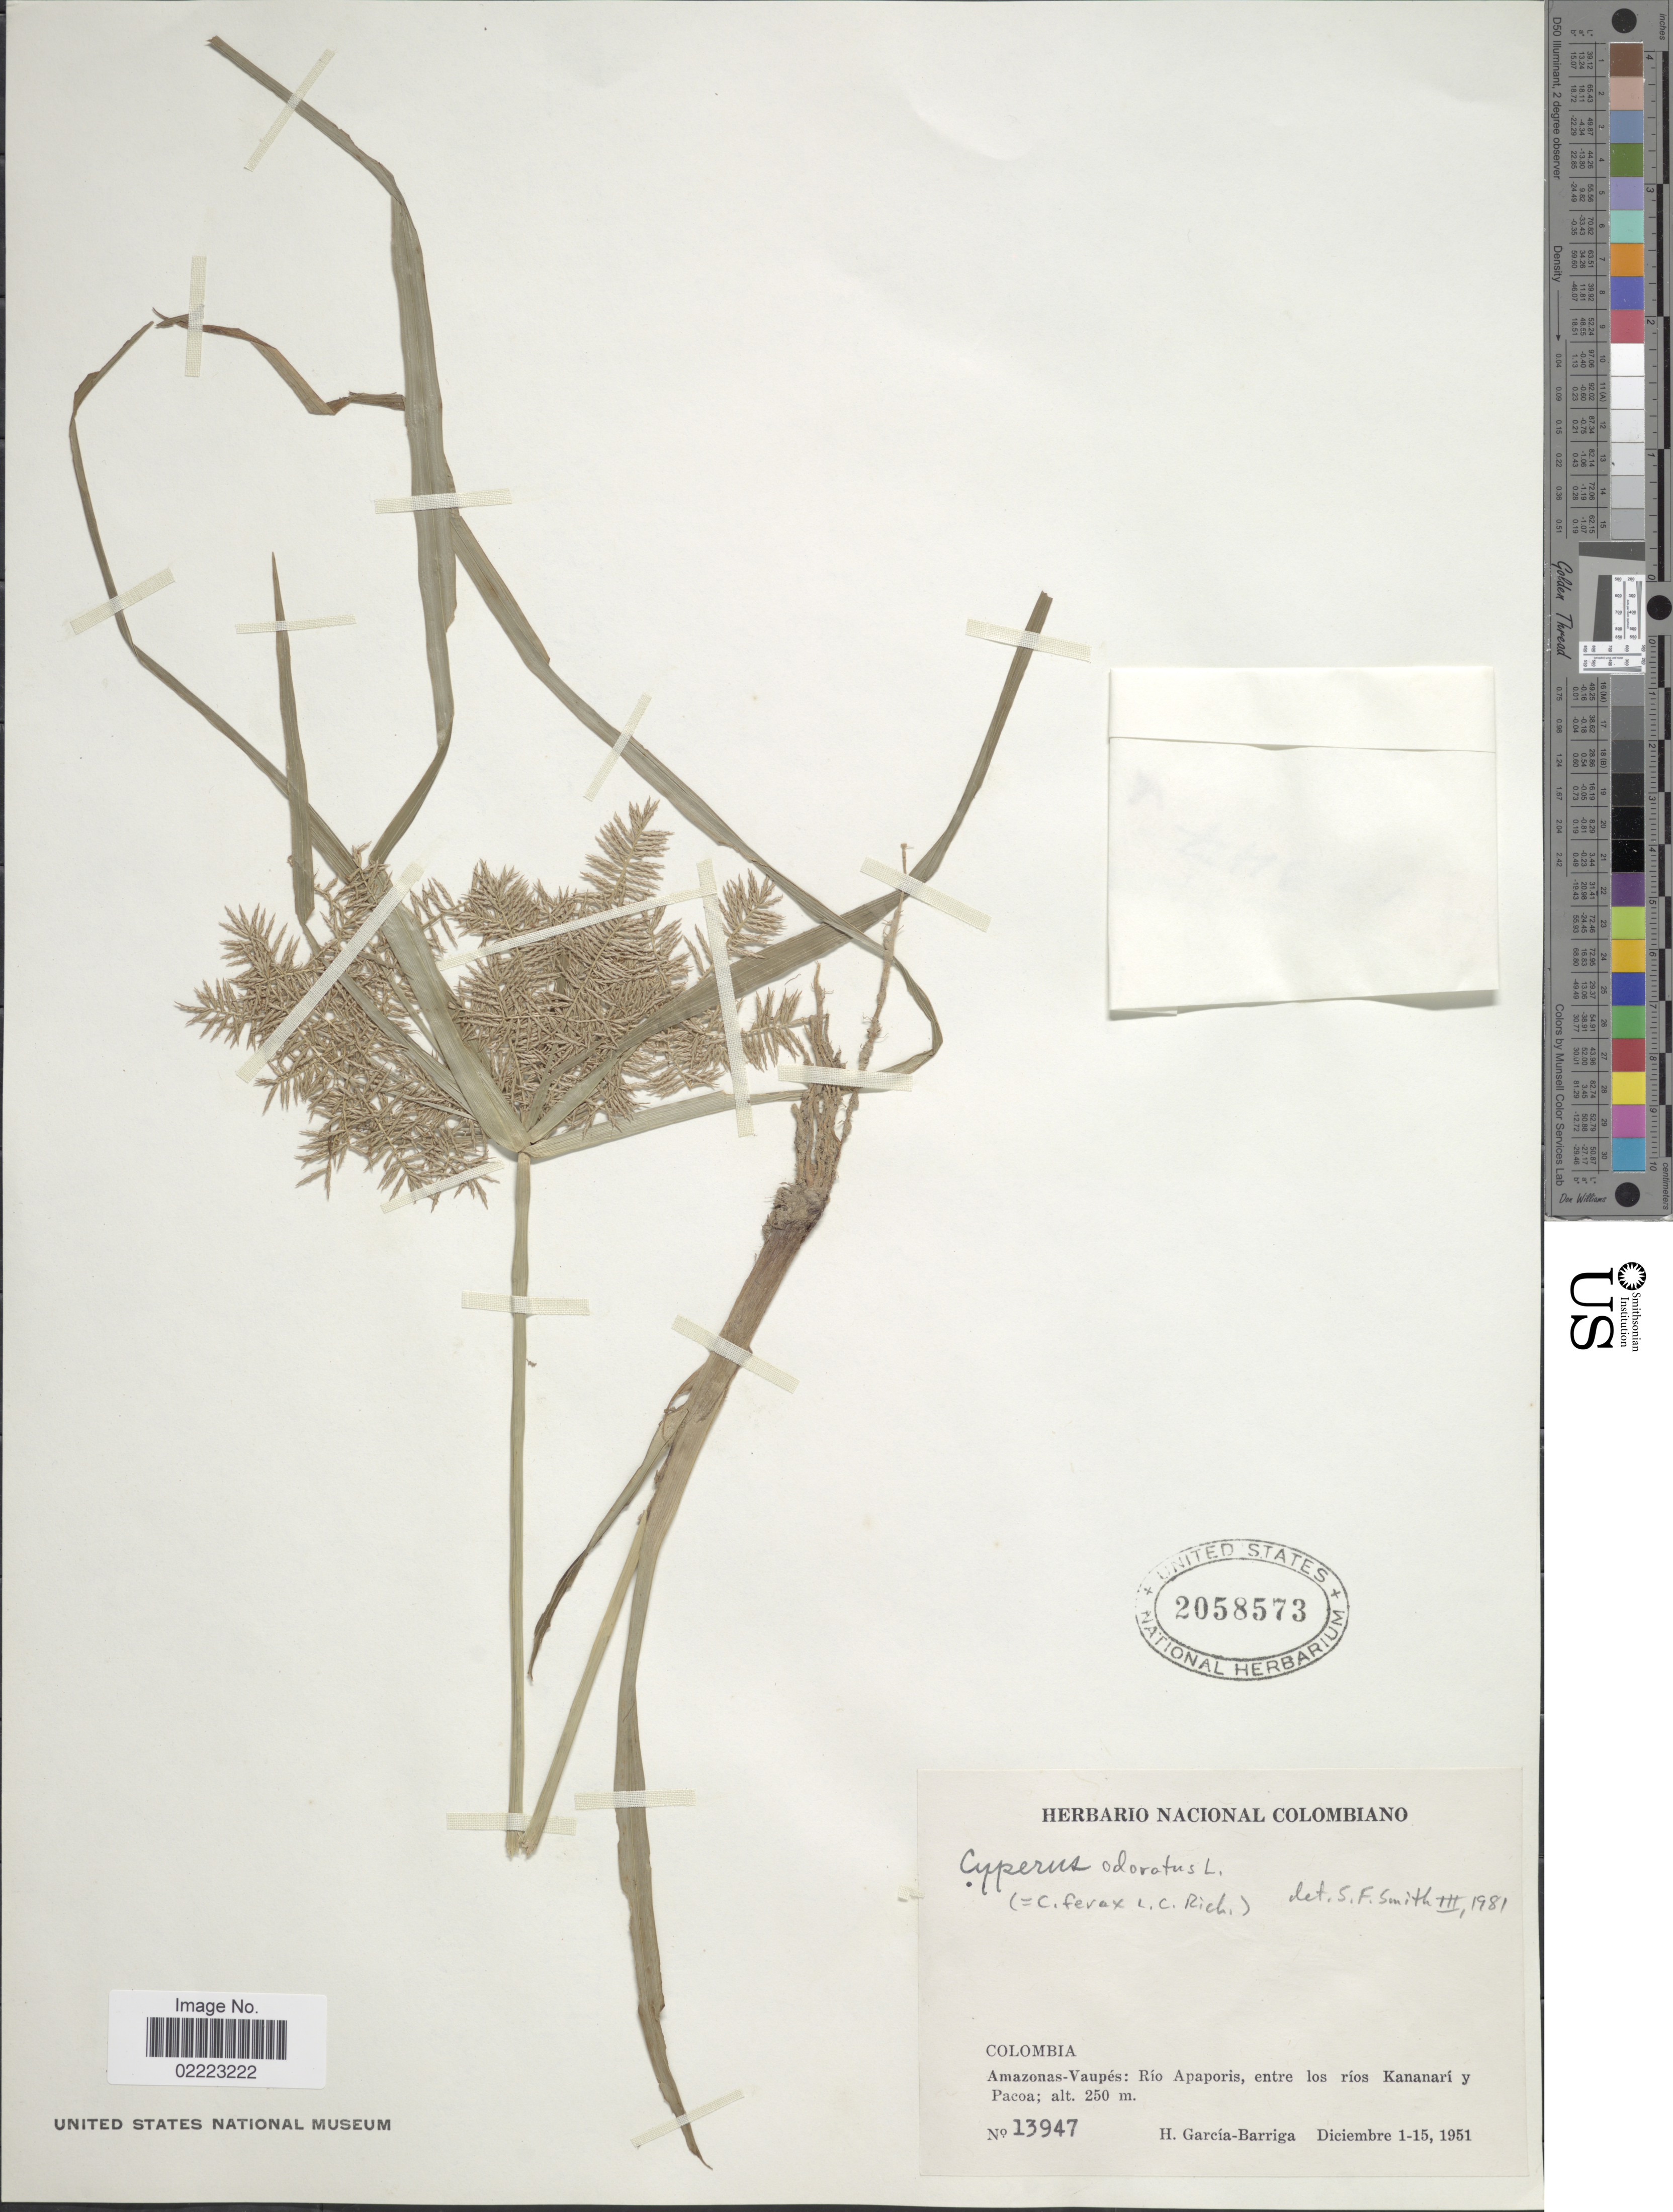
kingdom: Plantae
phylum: Tracheophyta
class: Liliopsida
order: Poales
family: Cyperaceae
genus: Cyperus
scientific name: Cyperus odoratus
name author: L.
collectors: H. García Barriga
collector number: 13947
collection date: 1951-12-01/1951-12-15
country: Colombia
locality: Amazonas-Vaupés: Río Apaporis, entre los ríos Kananarí y Pacoa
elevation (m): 250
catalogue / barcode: US 2058573